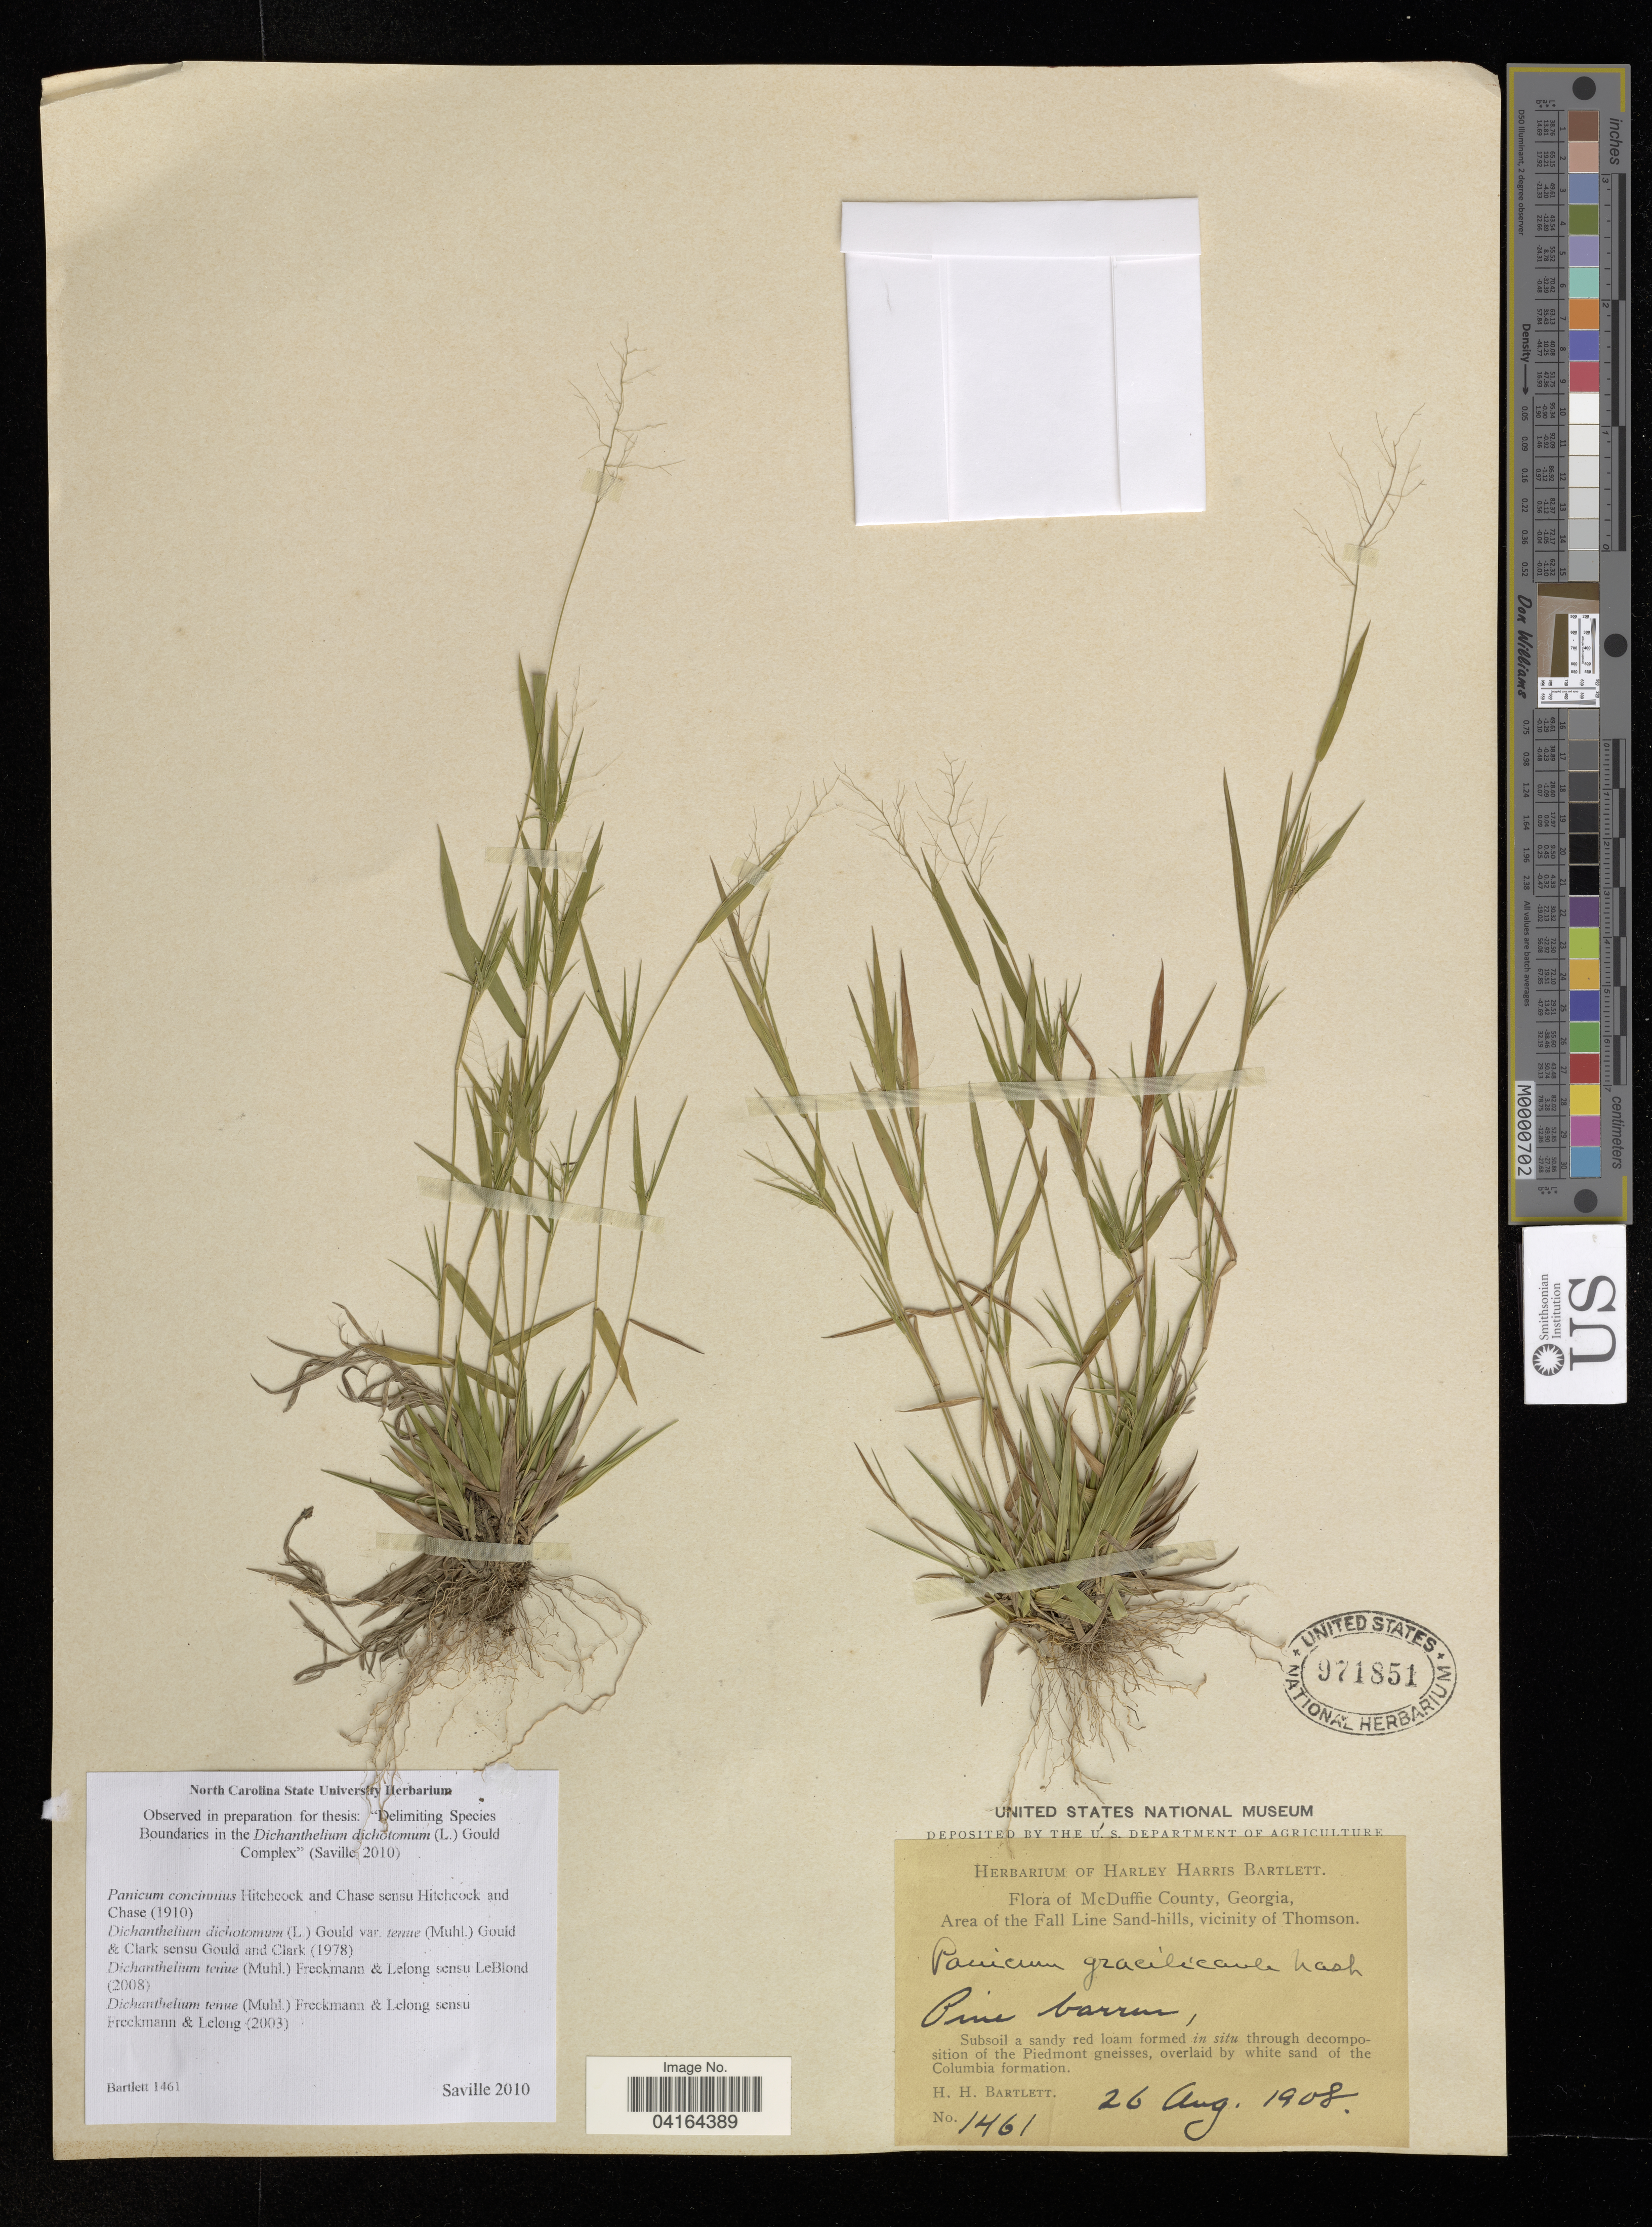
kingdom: Plantae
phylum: Tracheophyta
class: Liliopsida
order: Poales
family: Poaceae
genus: Dichanthelium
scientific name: Dichanthelium dichotomum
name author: (L.) Gould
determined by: Saville, A. C., (NCSC), North Carolina State University (UNITED STATES)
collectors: H. H. Bartlett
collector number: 1461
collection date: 1908-07-26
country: United States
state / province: Georgia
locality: McDuffie County. Area of the Fall Line Sand-hills, vicinity of Thomson. Pine barren.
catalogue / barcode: US 971851